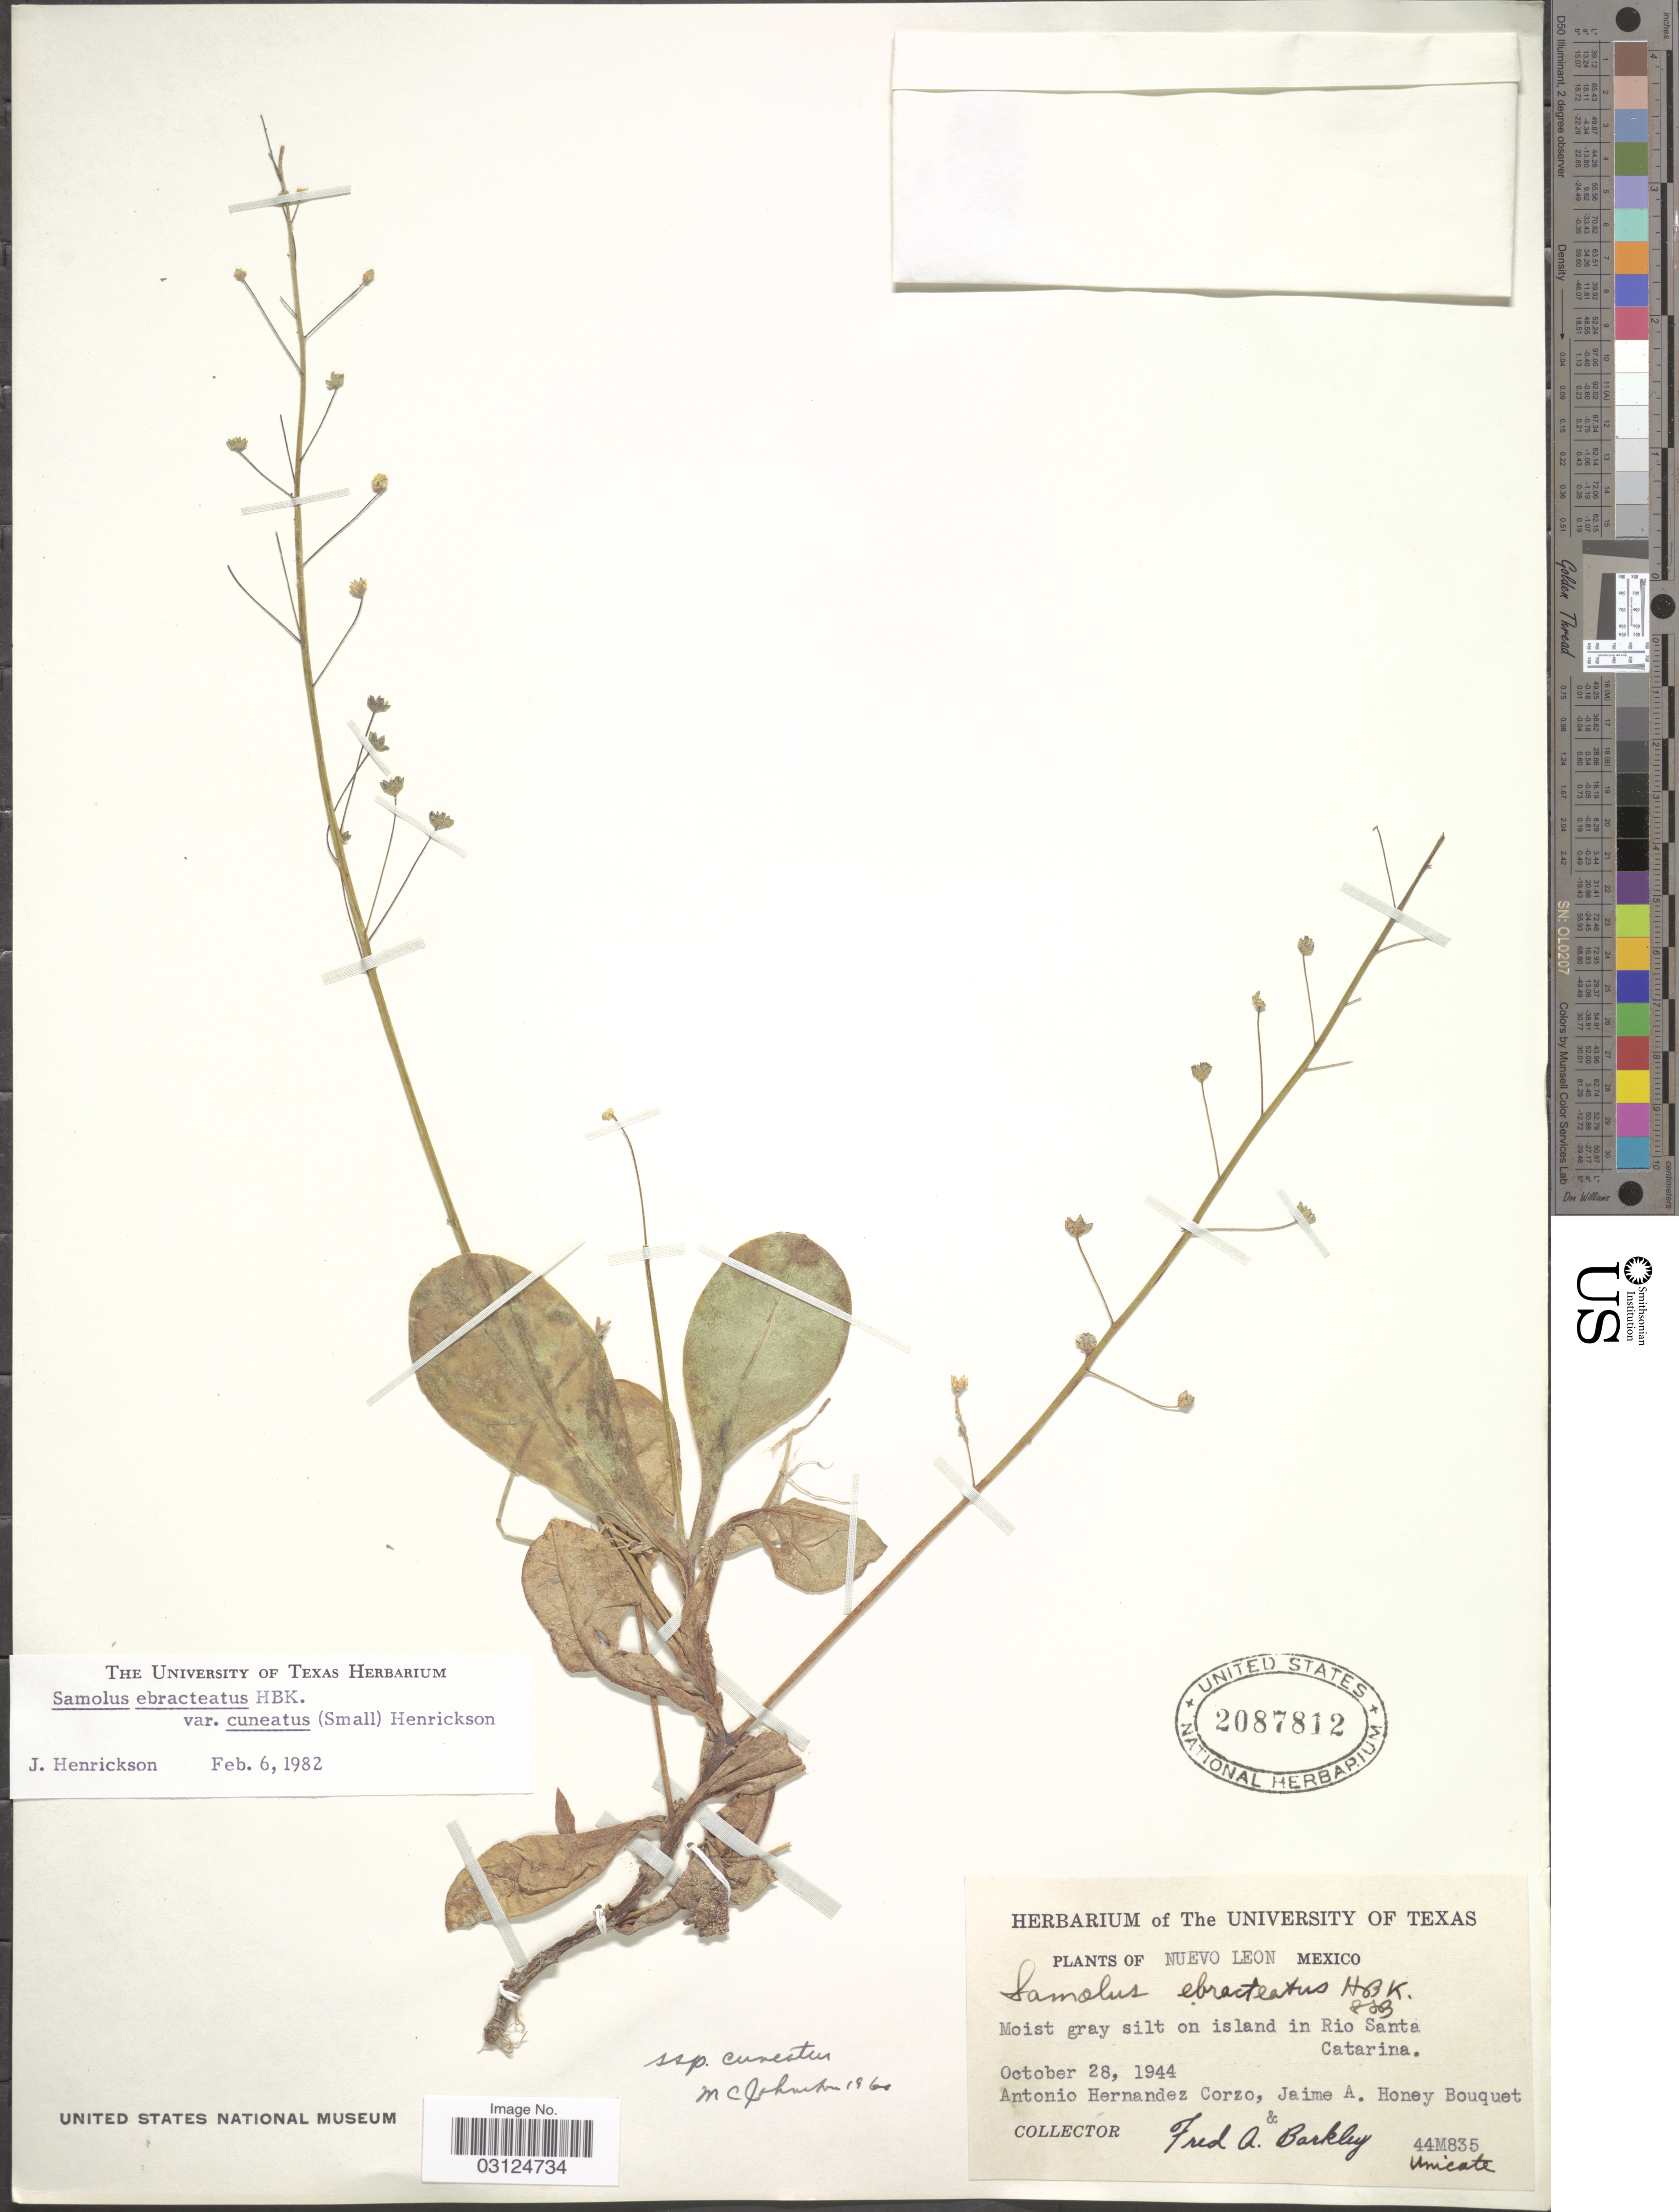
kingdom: Plantae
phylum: Tracheophyta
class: Magnoliopsida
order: Ericales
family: Primulaceae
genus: Samolus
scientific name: Samolus ebracteatus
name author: Kunth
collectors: A. Hernandez-Corzo, Honey Bouquet, J. A. & F. A. Barkley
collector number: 44M835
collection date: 1944-10-28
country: Mexico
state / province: Nuevo León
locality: Moist gray silt on island in Rio Santa Catarina.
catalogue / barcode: US 2087812